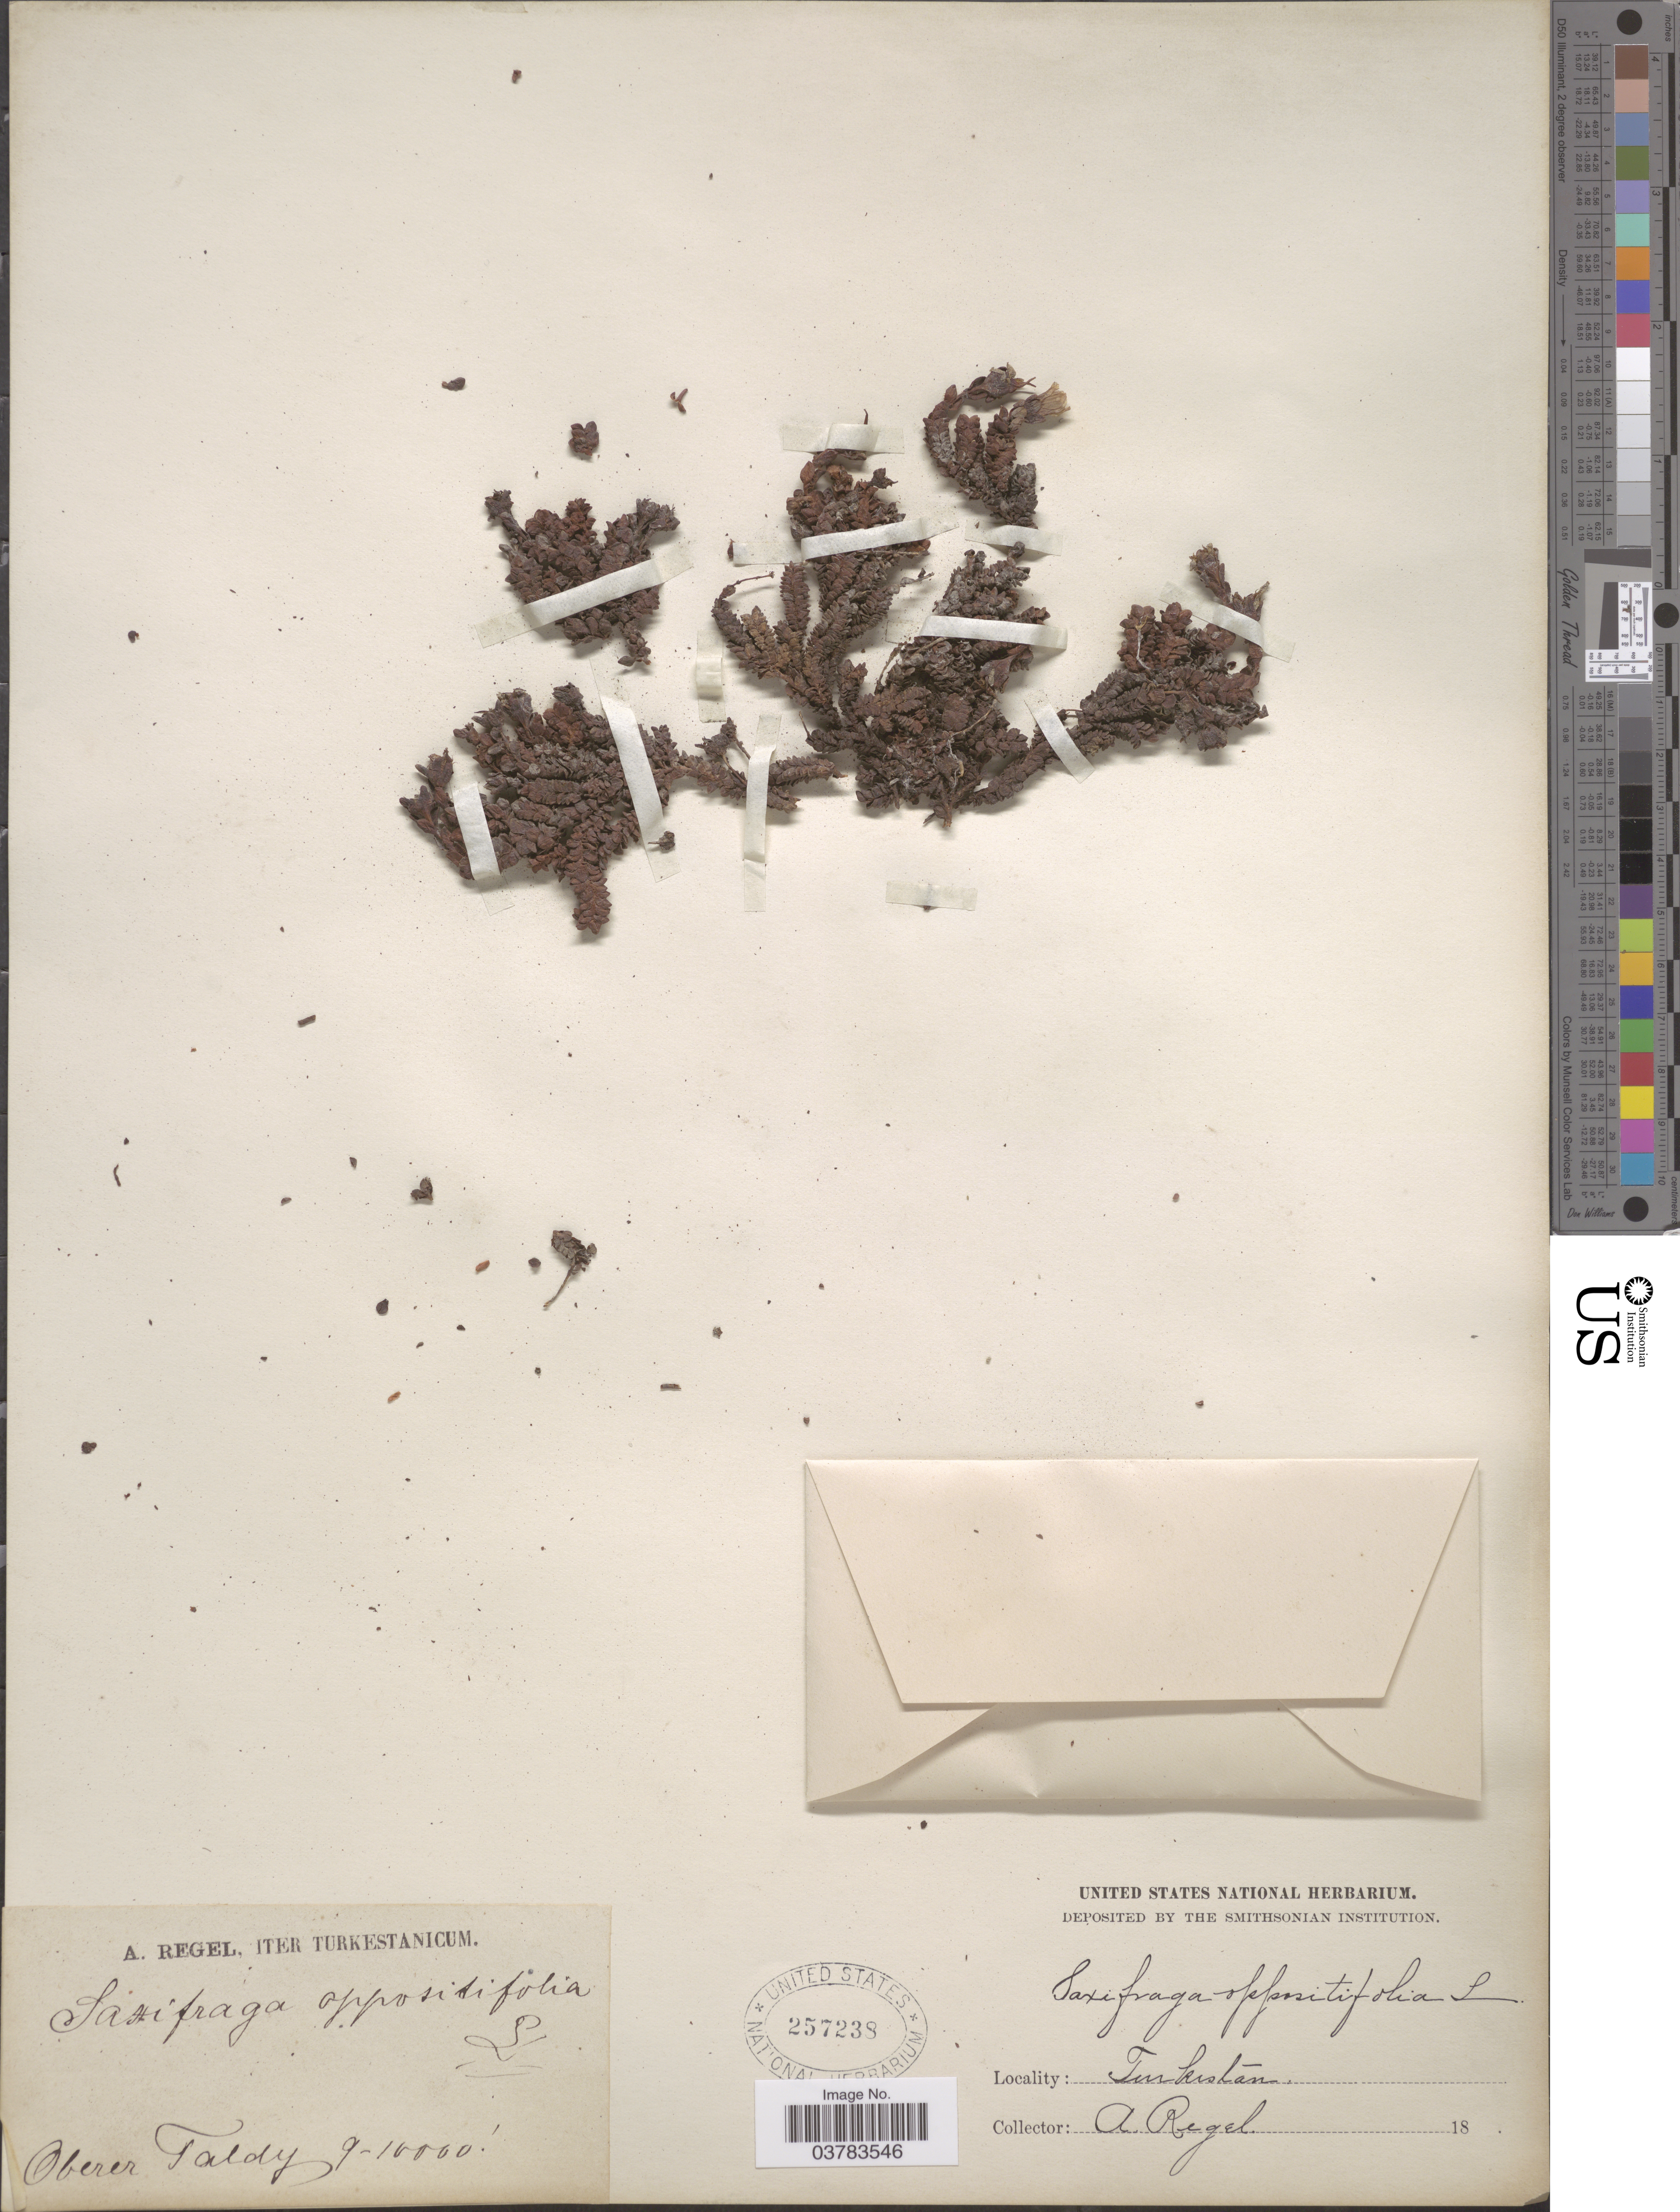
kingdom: Plantae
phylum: Tracheophyta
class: Magnoliopsida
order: Saxifragales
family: Saxifragaceae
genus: Saxifraga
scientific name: Saxifraga oppositifolia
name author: L.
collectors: A. Regel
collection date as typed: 18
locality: Iter Turkestanicum. Oberer Faldy. Turkistan.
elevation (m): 2743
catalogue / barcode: US 257238